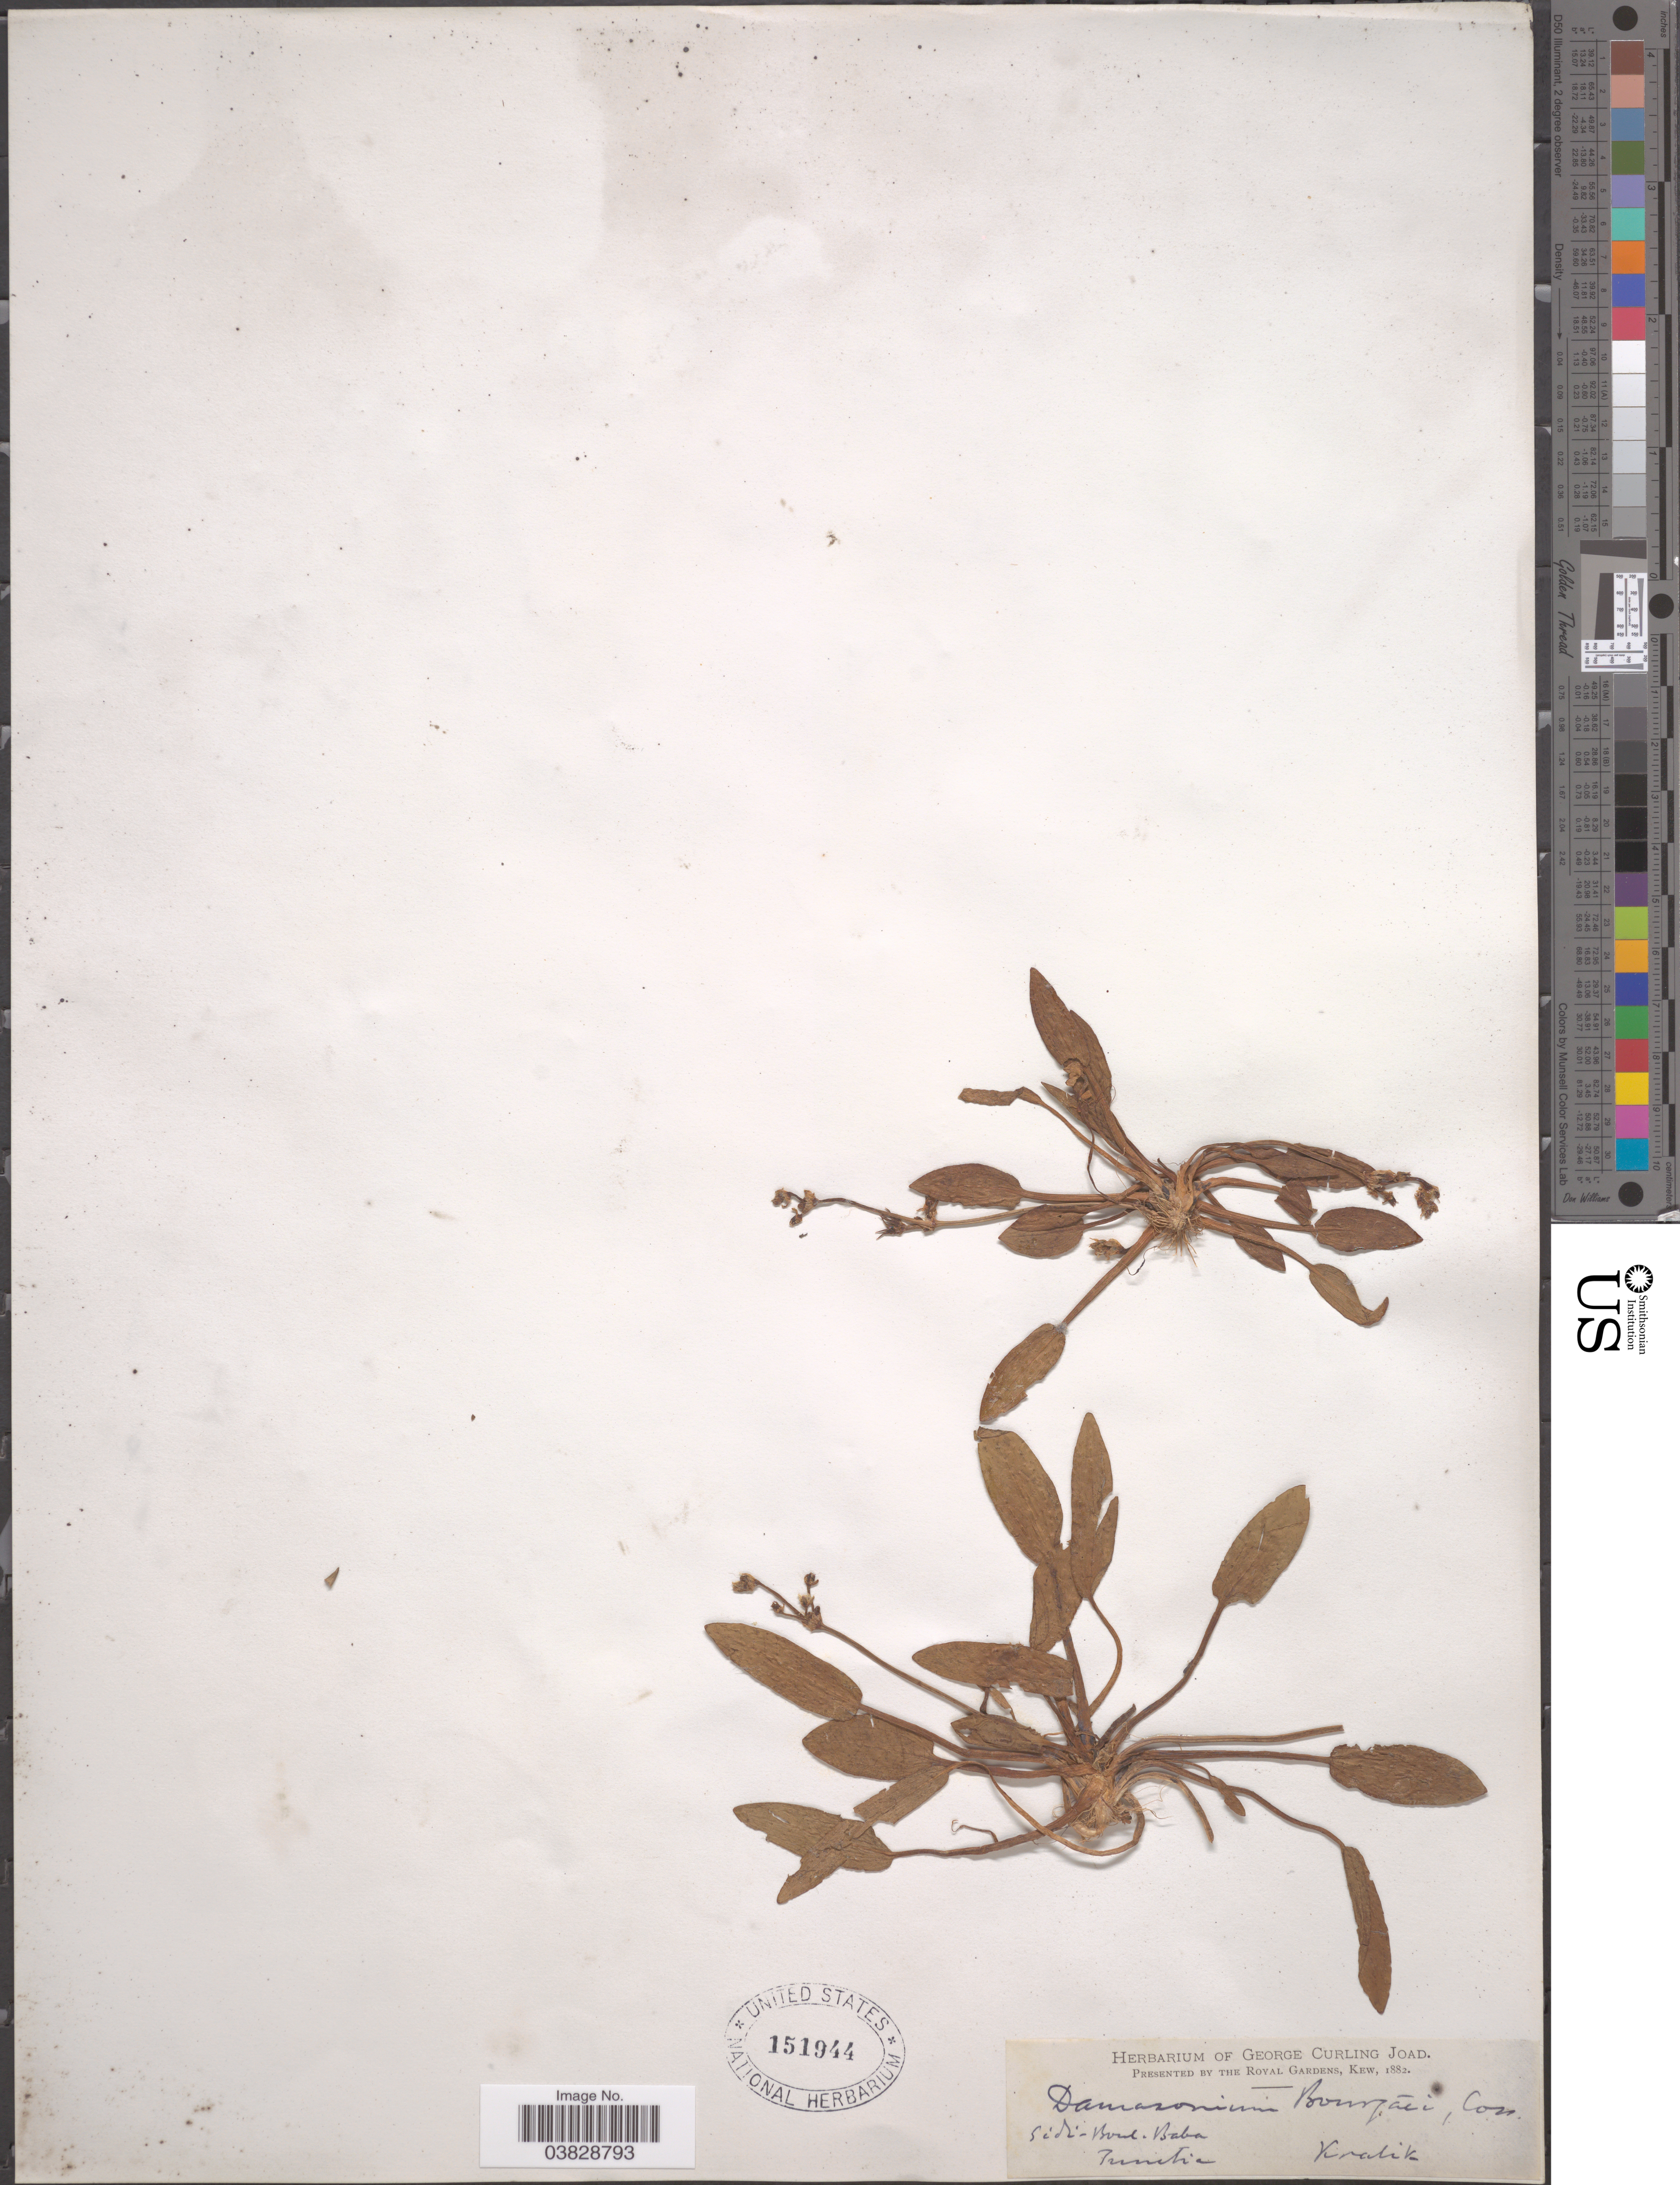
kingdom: Plantae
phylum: Tracheophyta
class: Liliopsida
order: Alismatales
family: Alismataceae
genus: Damasonium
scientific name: Damasonium bourgaei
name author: Coss.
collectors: ex herb. George Curling Joad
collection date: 1882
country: Tunisia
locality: Sidi-bont. Baba. Tunitia. Kratik.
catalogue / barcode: US 151944